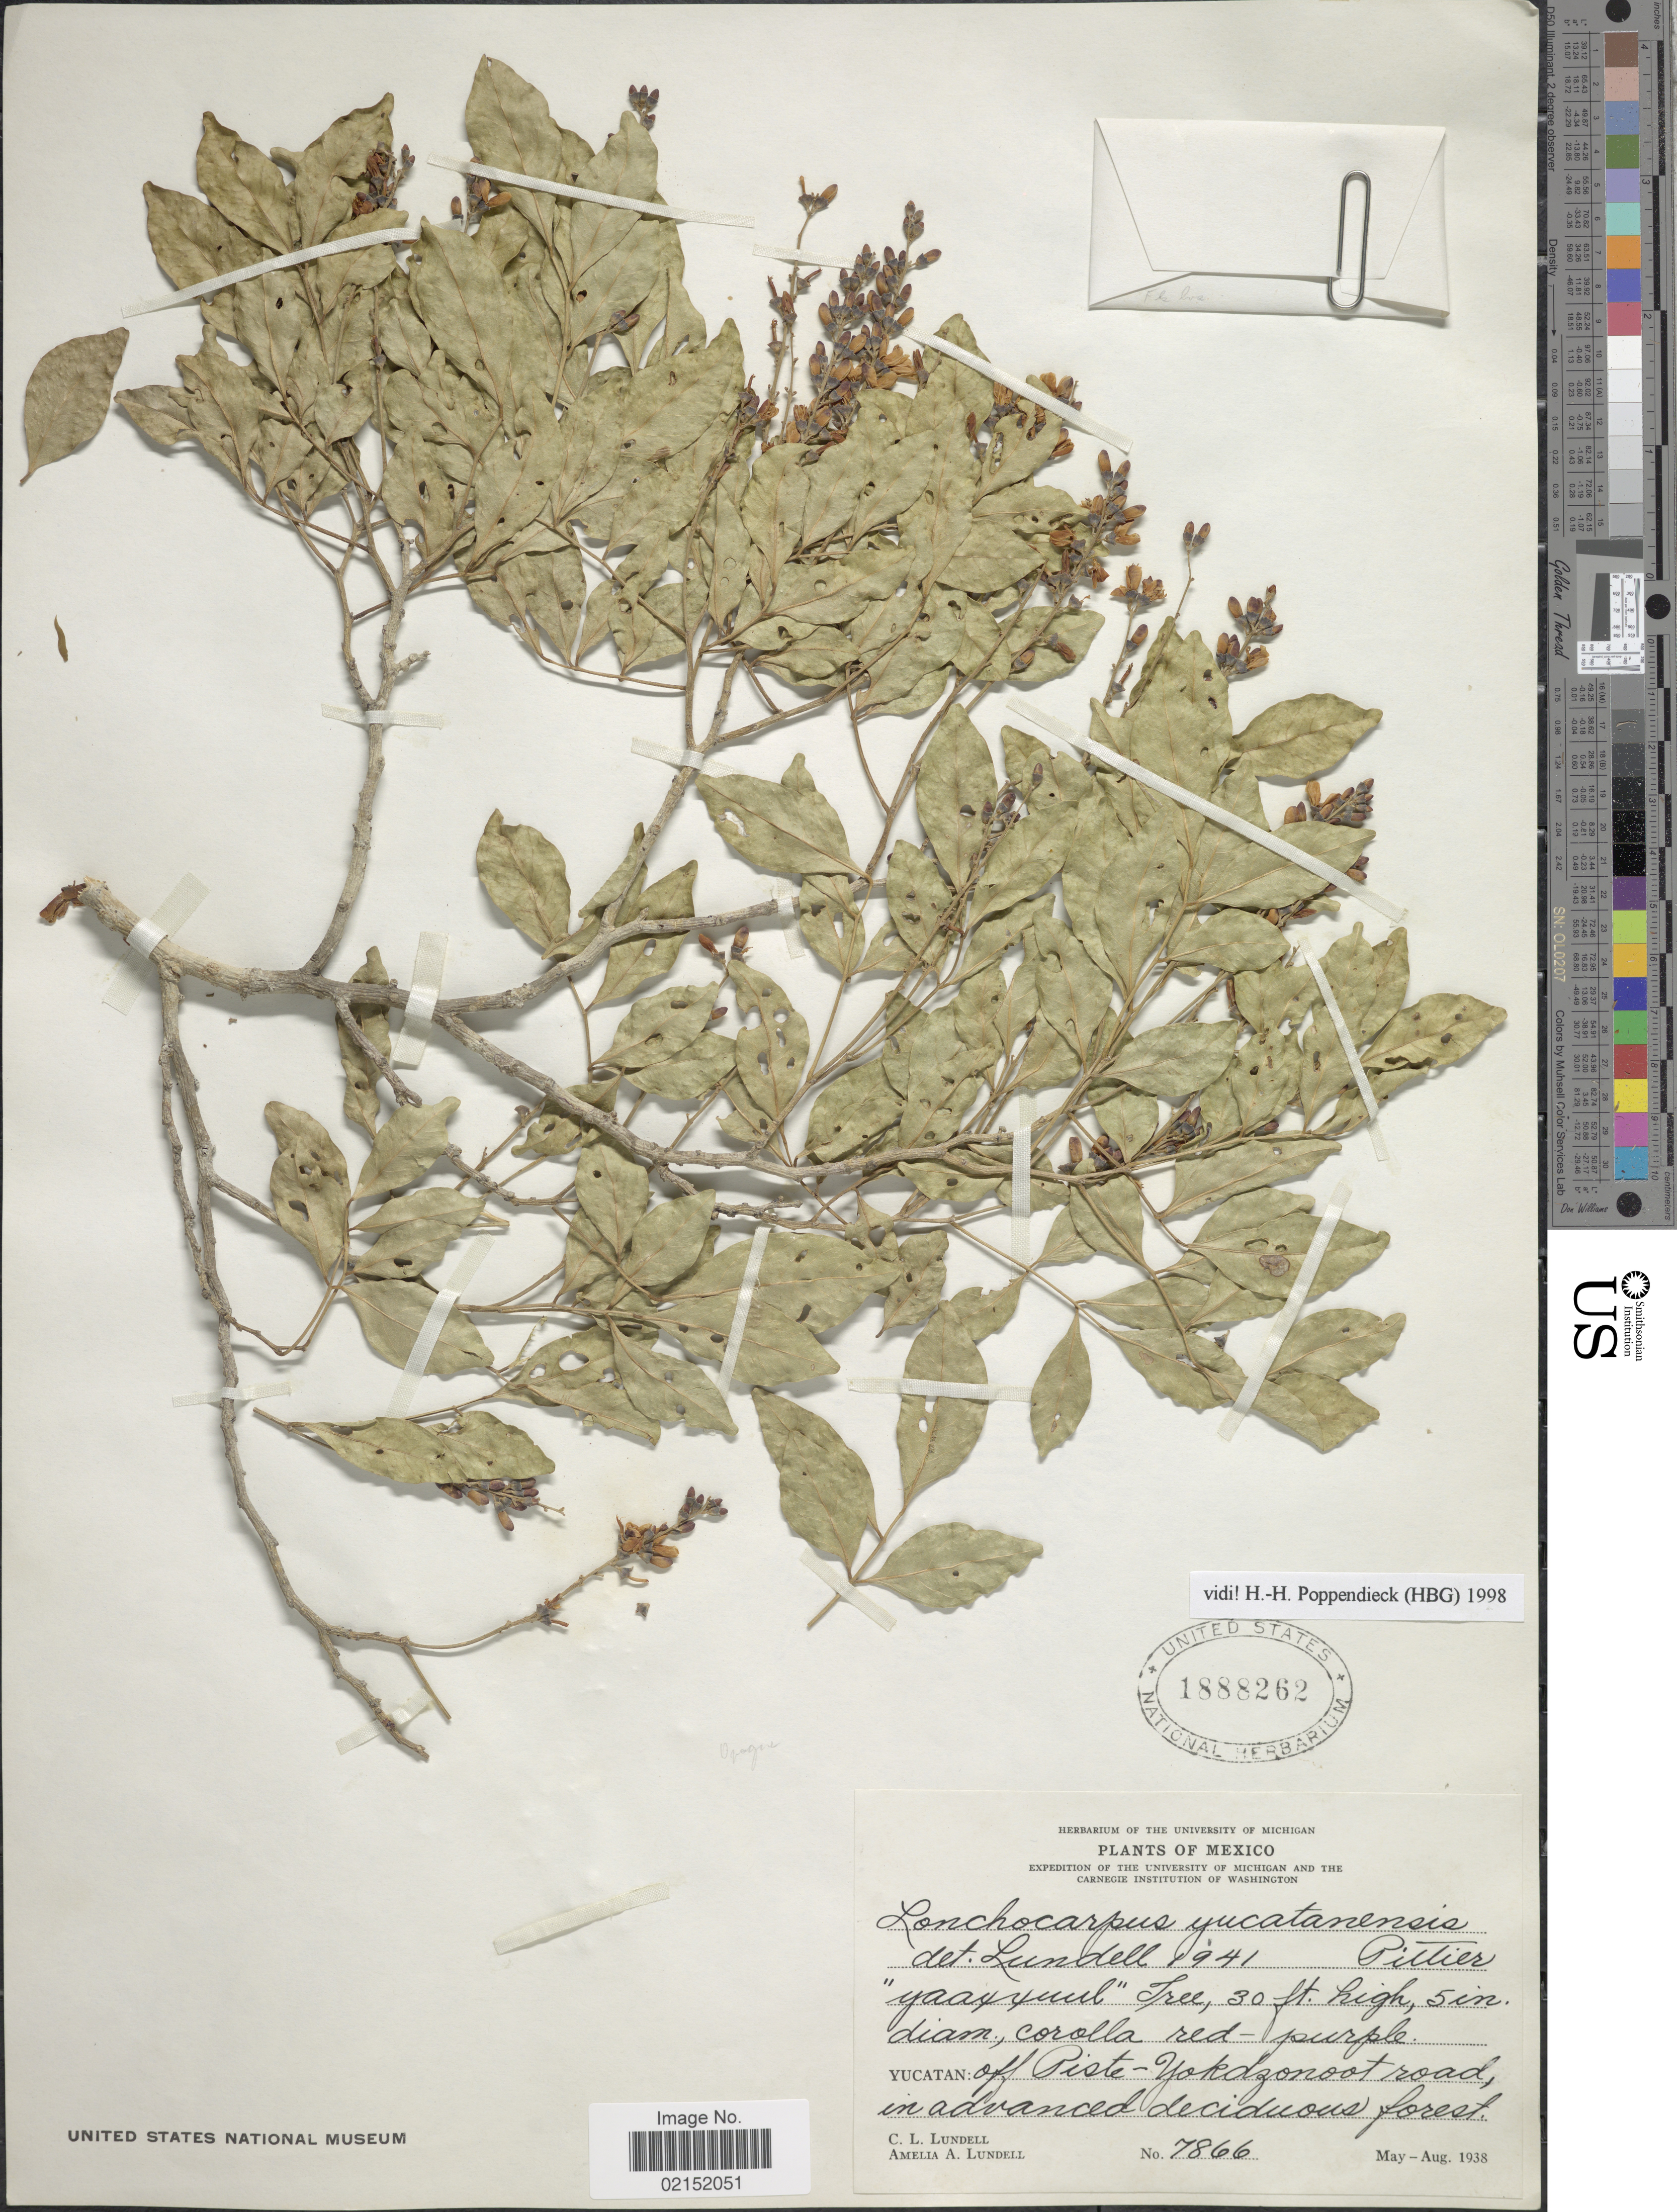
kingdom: Plantae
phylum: Tracheophyta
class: Magnoliopsida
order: Fabales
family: Fabaceae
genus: Lonchocarpus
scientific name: Lonchocarpus yucatanensis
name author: Pittier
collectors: C. L. Lundell & A. A. Lundell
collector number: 7866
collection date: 1938-05/1938-08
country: Mexico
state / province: Yucatán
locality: Off Piste-Yokdzonoot road, in advanced deciduous forest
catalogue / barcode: US 1888262